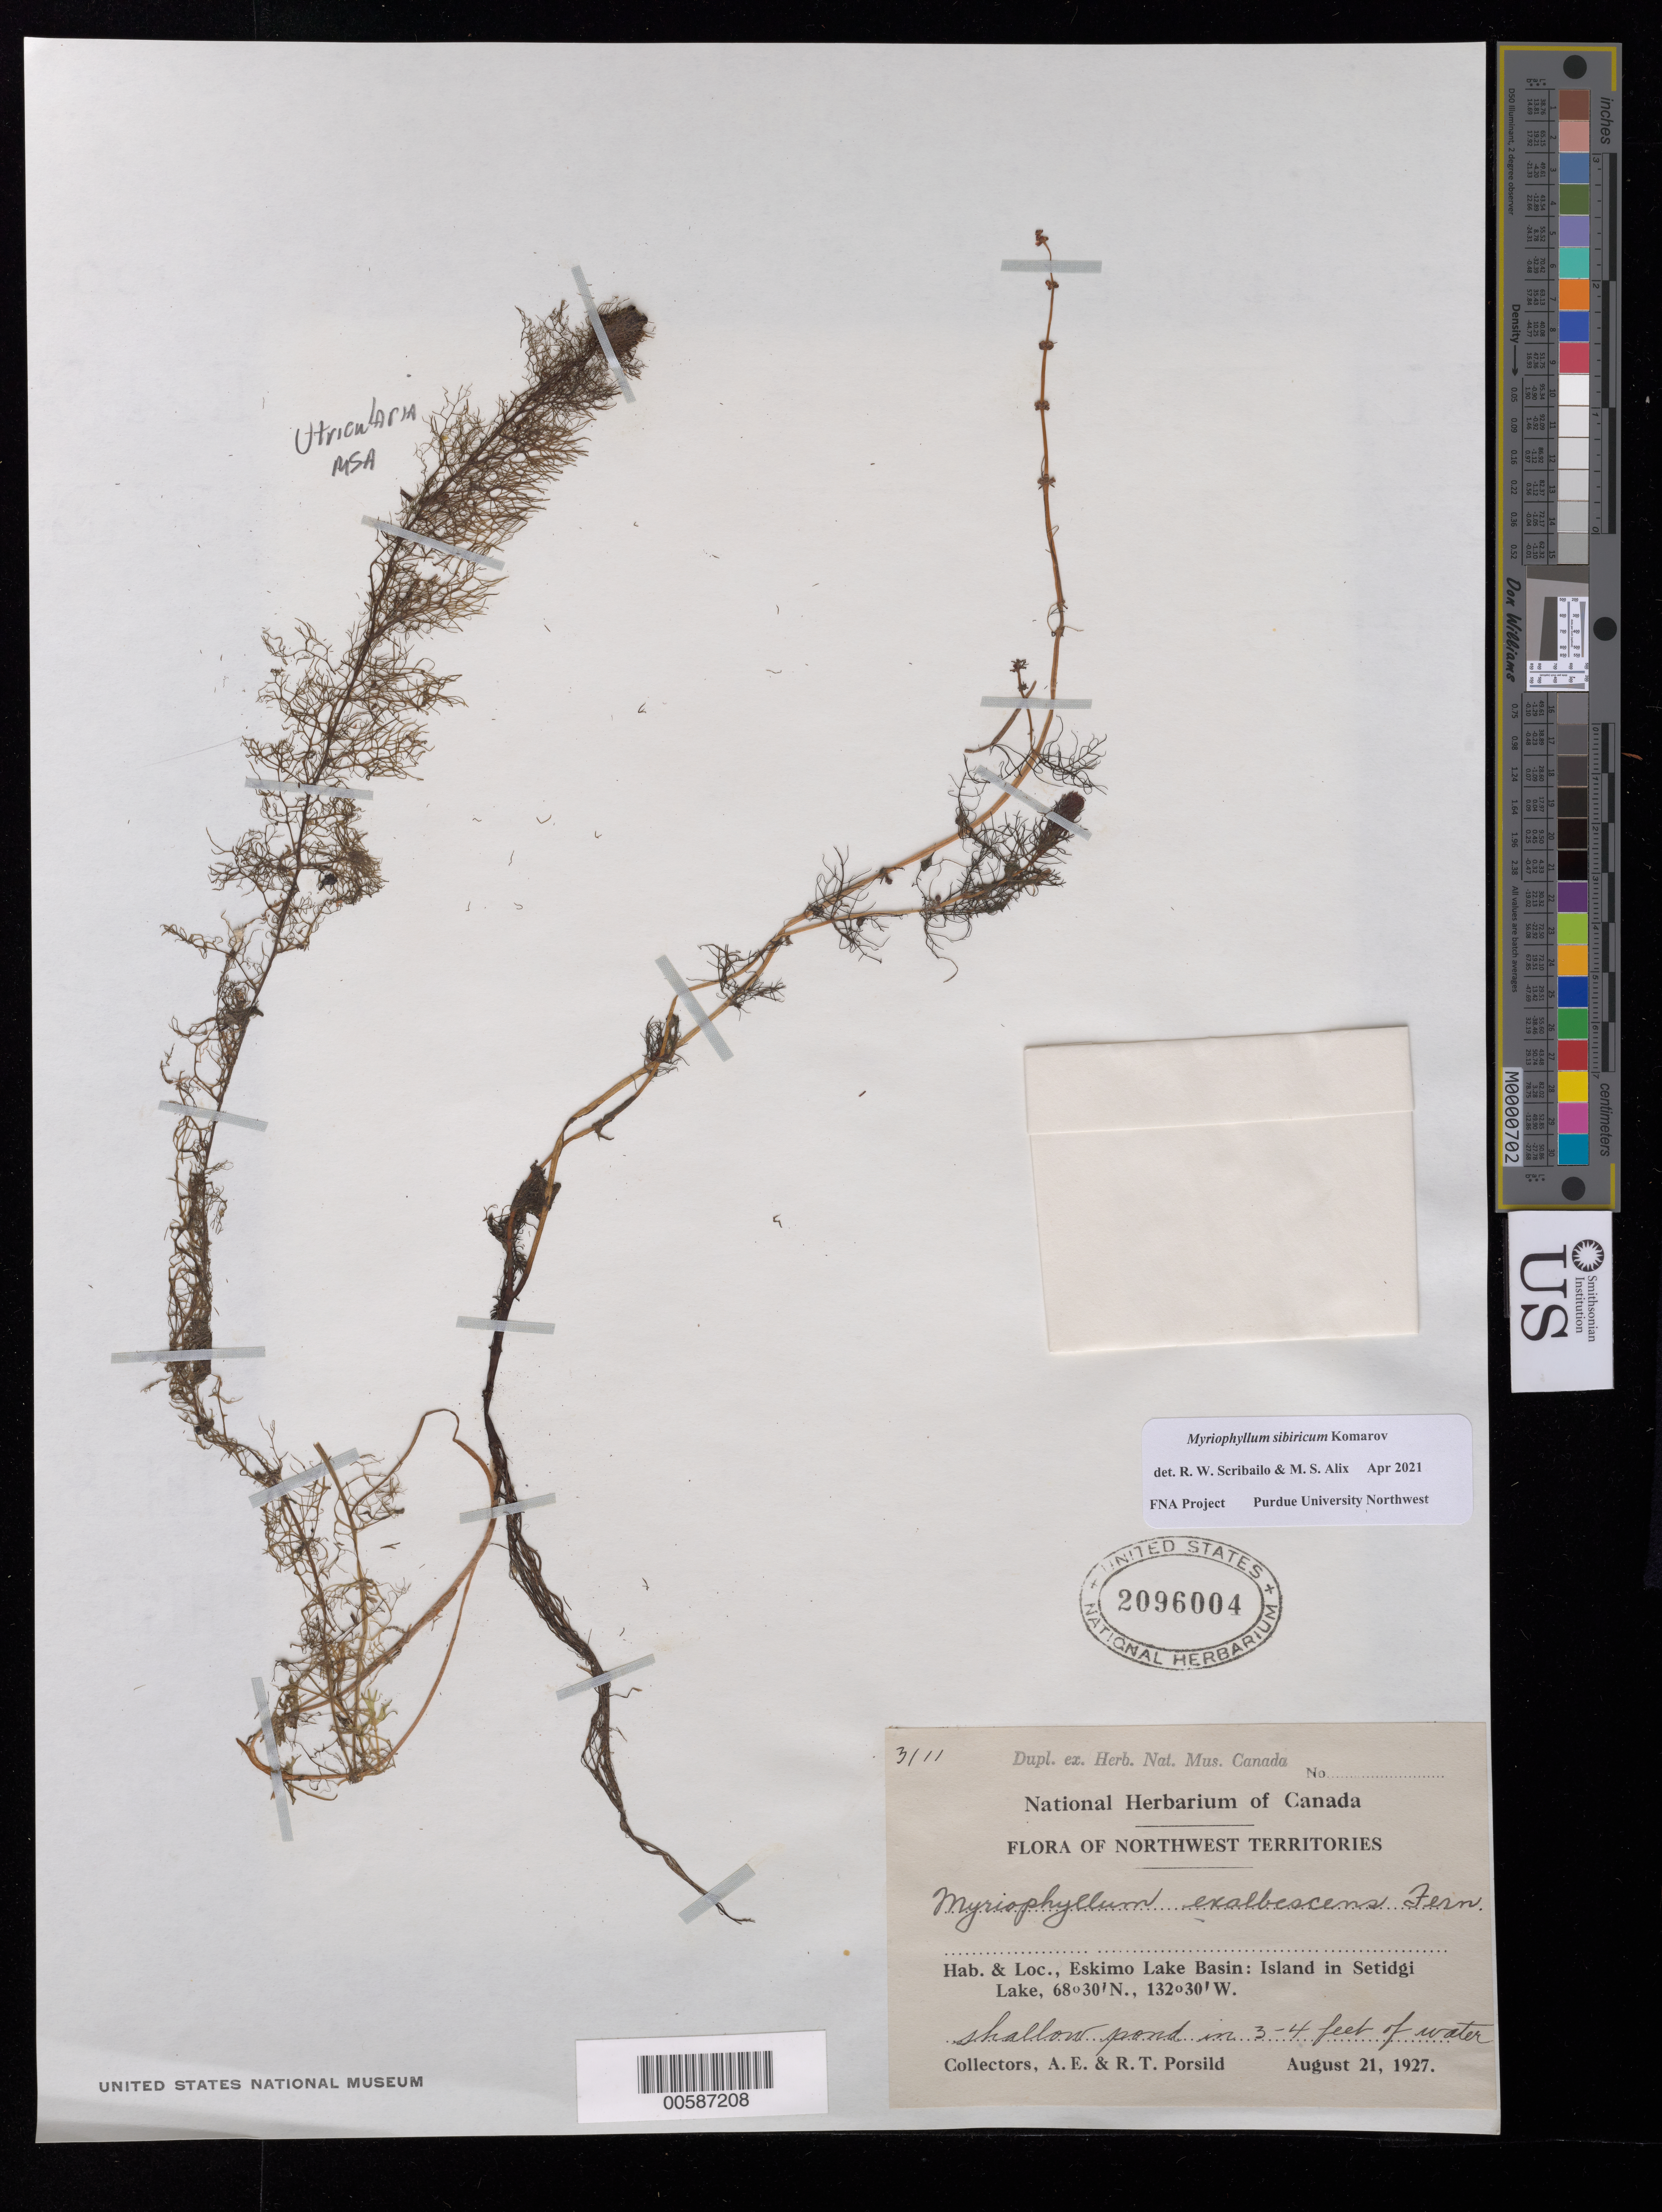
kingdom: Plantae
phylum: Tracheophyta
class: Magnoliopsida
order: Saxifragales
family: Haloragaceae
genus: Myriophyllum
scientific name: Myriophyllum sibiricum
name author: Kom.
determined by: Scribailo, R. W.; Alix, M. S.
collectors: A. E. Porsild & R. T. Porsild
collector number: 3111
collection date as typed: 21 Aug 1927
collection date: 1927-08-21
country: Canada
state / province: Northwest Territories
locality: Eskimo Lake Basin, Setidgi Lake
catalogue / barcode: US 2096004